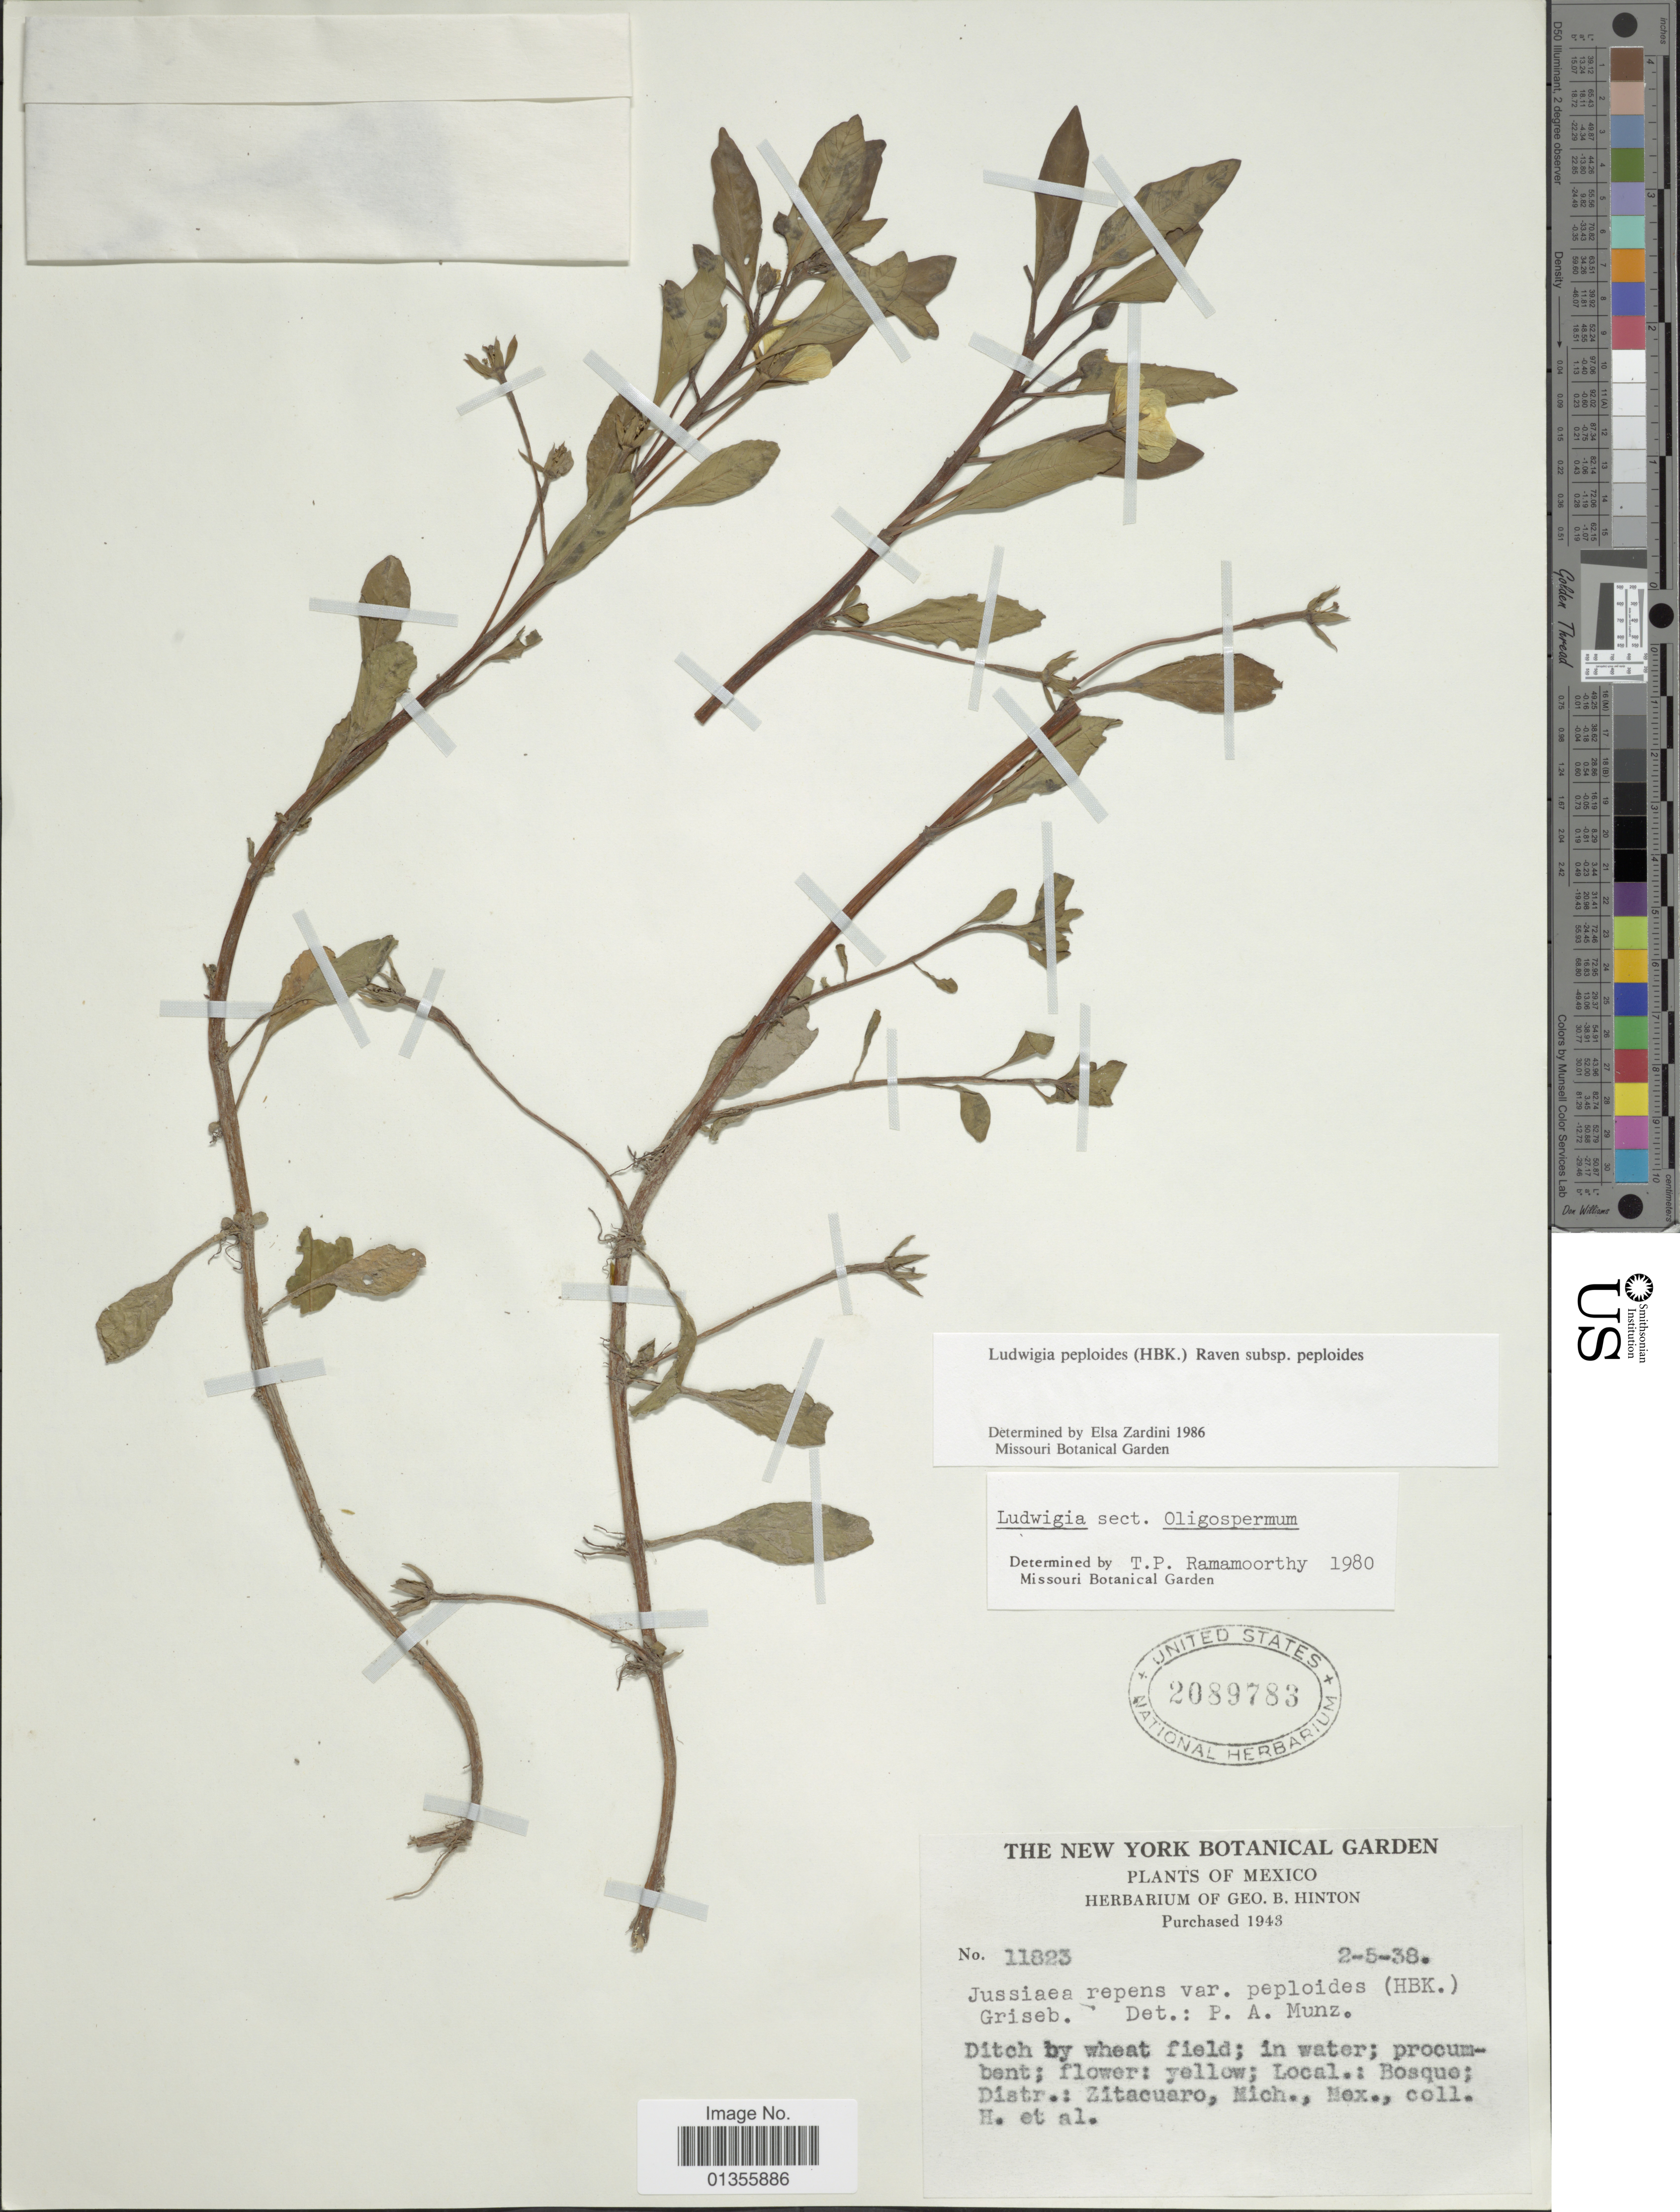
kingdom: Plantae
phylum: Tracheophyta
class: Magnoliopsida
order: Myrtales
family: Onagraceae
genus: Ludwigia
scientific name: Ludwigia peploides subsp. peploides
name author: (Kunth) P.H. Raven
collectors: G. B. Hinton & et al.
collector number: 11823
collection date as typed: Transcribed d/m/y: 2/5/38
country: Mexico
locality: Bosque; Distr.: Zitacuaro, Mich.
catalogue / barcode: US 2089783